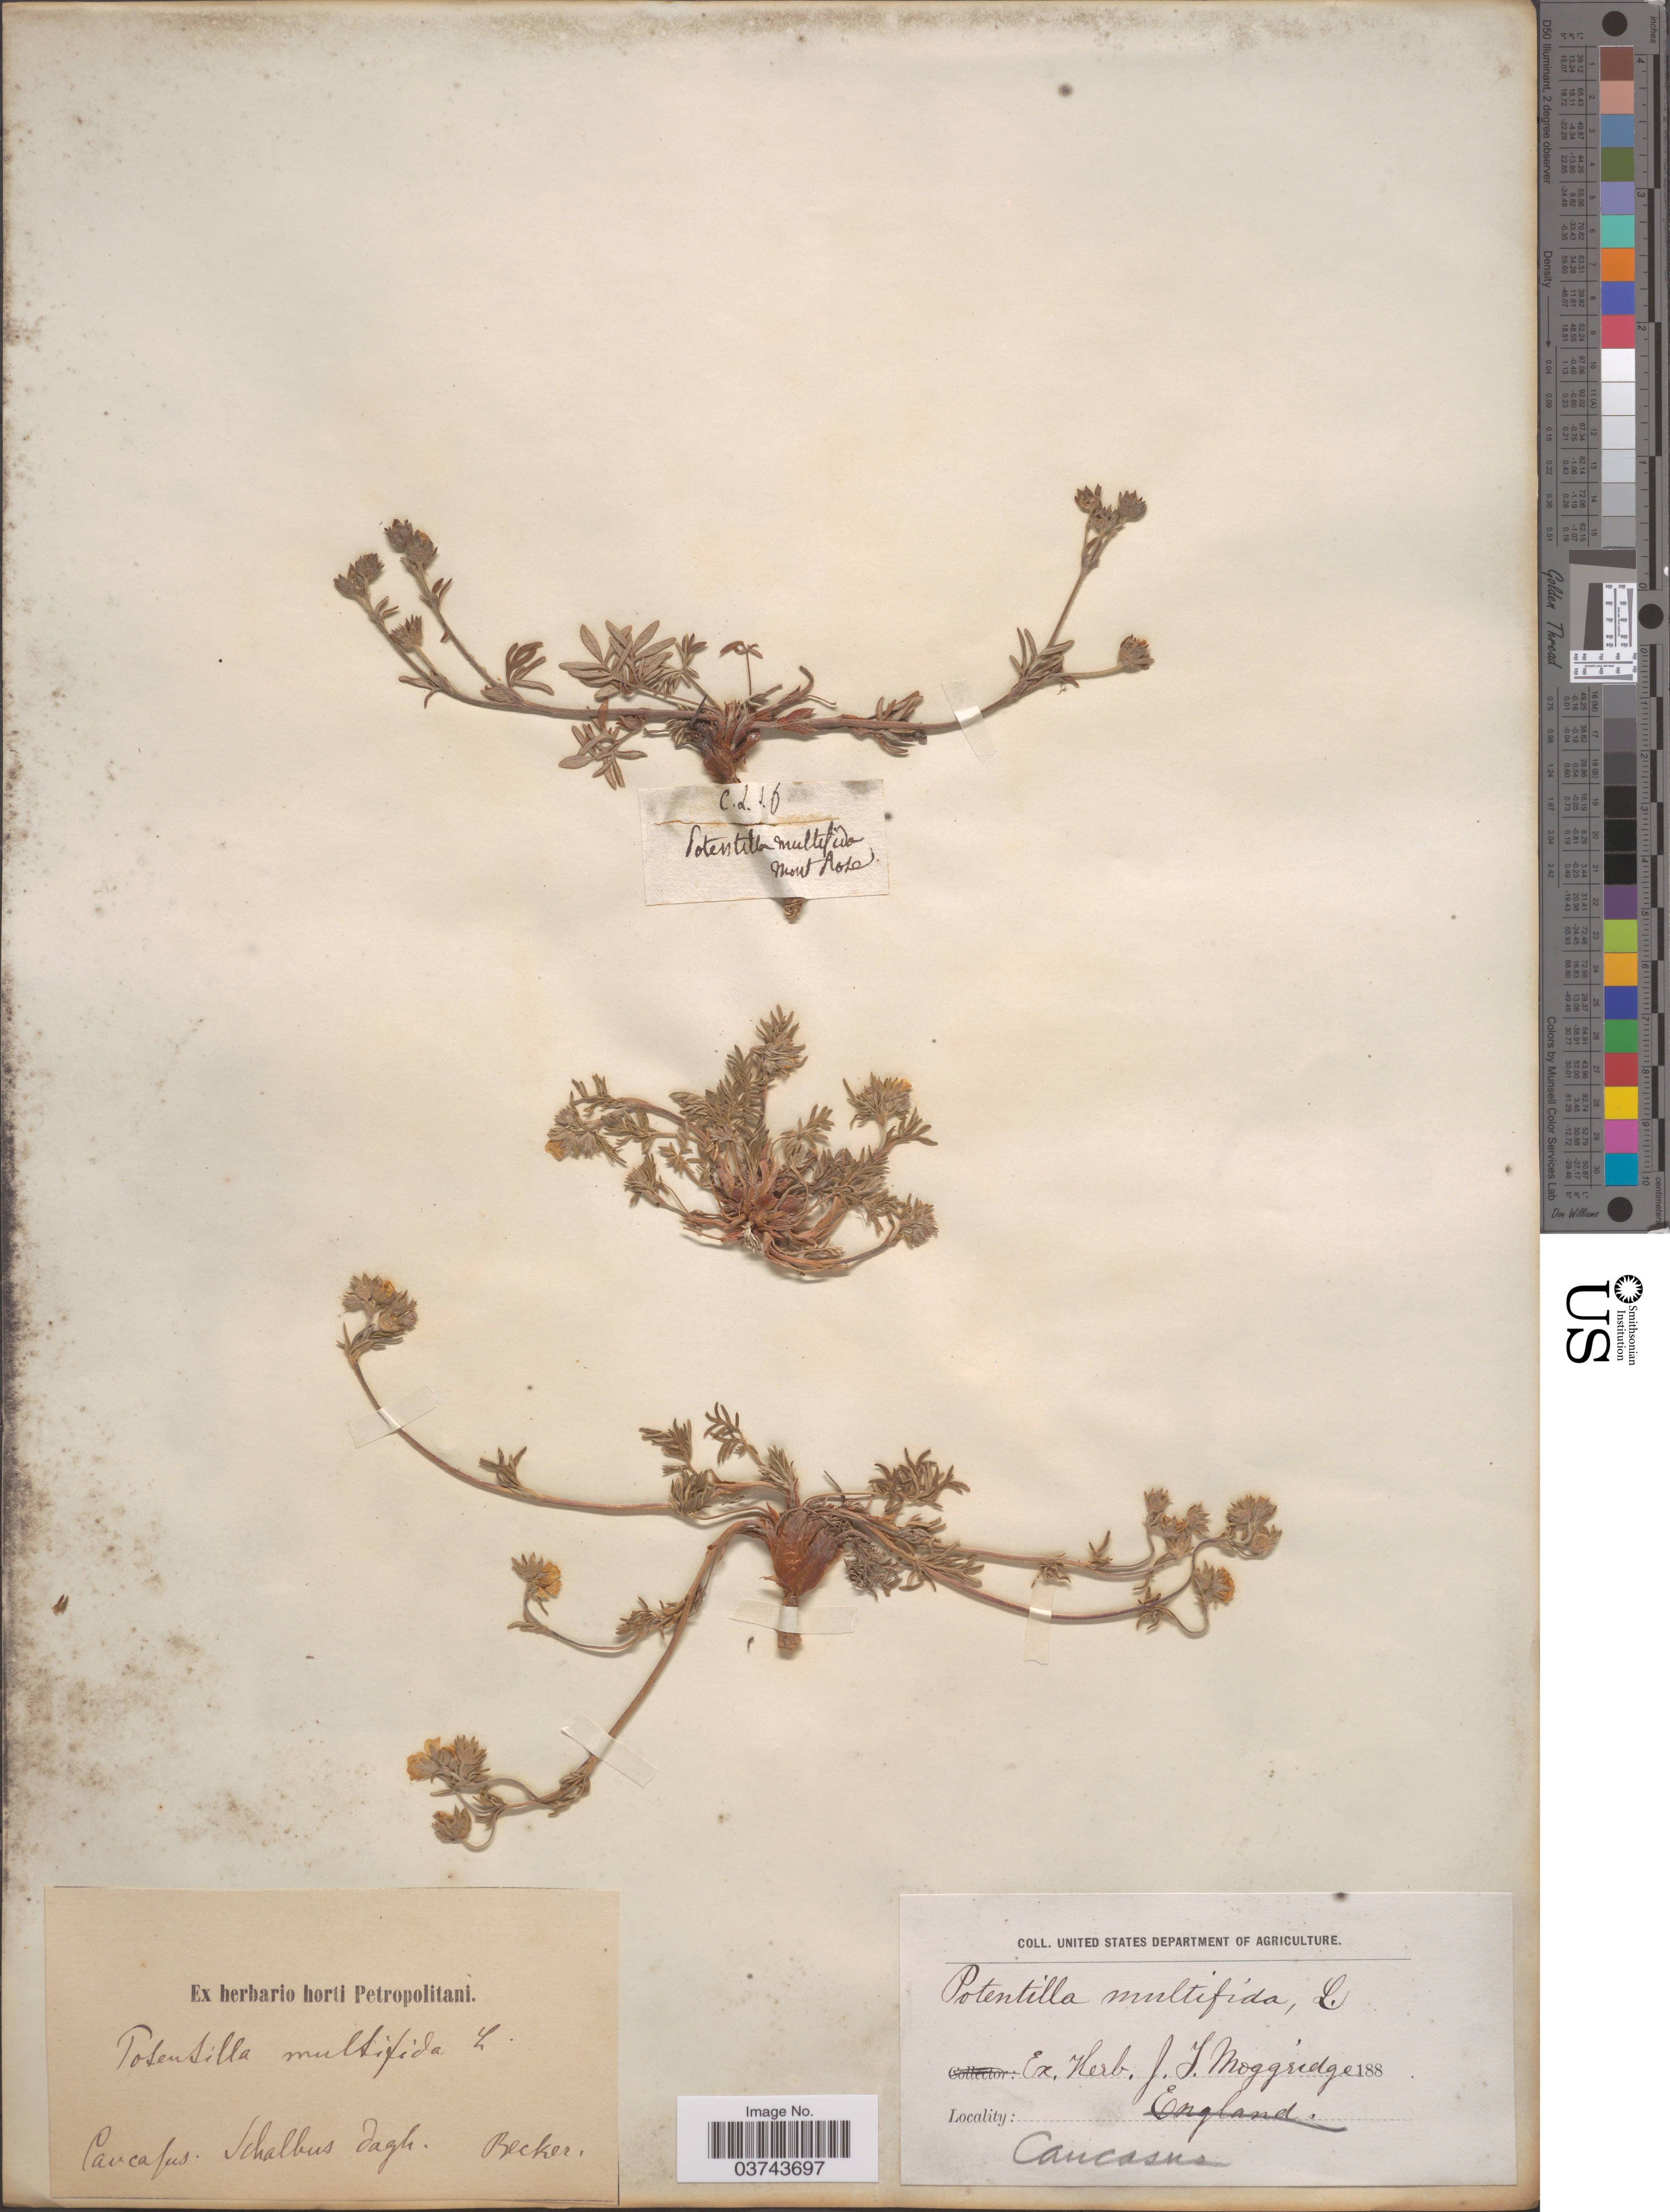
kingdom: Plantae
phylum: Tracheophyta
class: Magnoliopsida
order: Rosales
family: Rosaceae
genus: Potentilla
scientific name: Potentilla multifida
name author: L.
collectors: -. Becker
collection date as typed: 188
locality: Caucasus. Schalbus dagh.